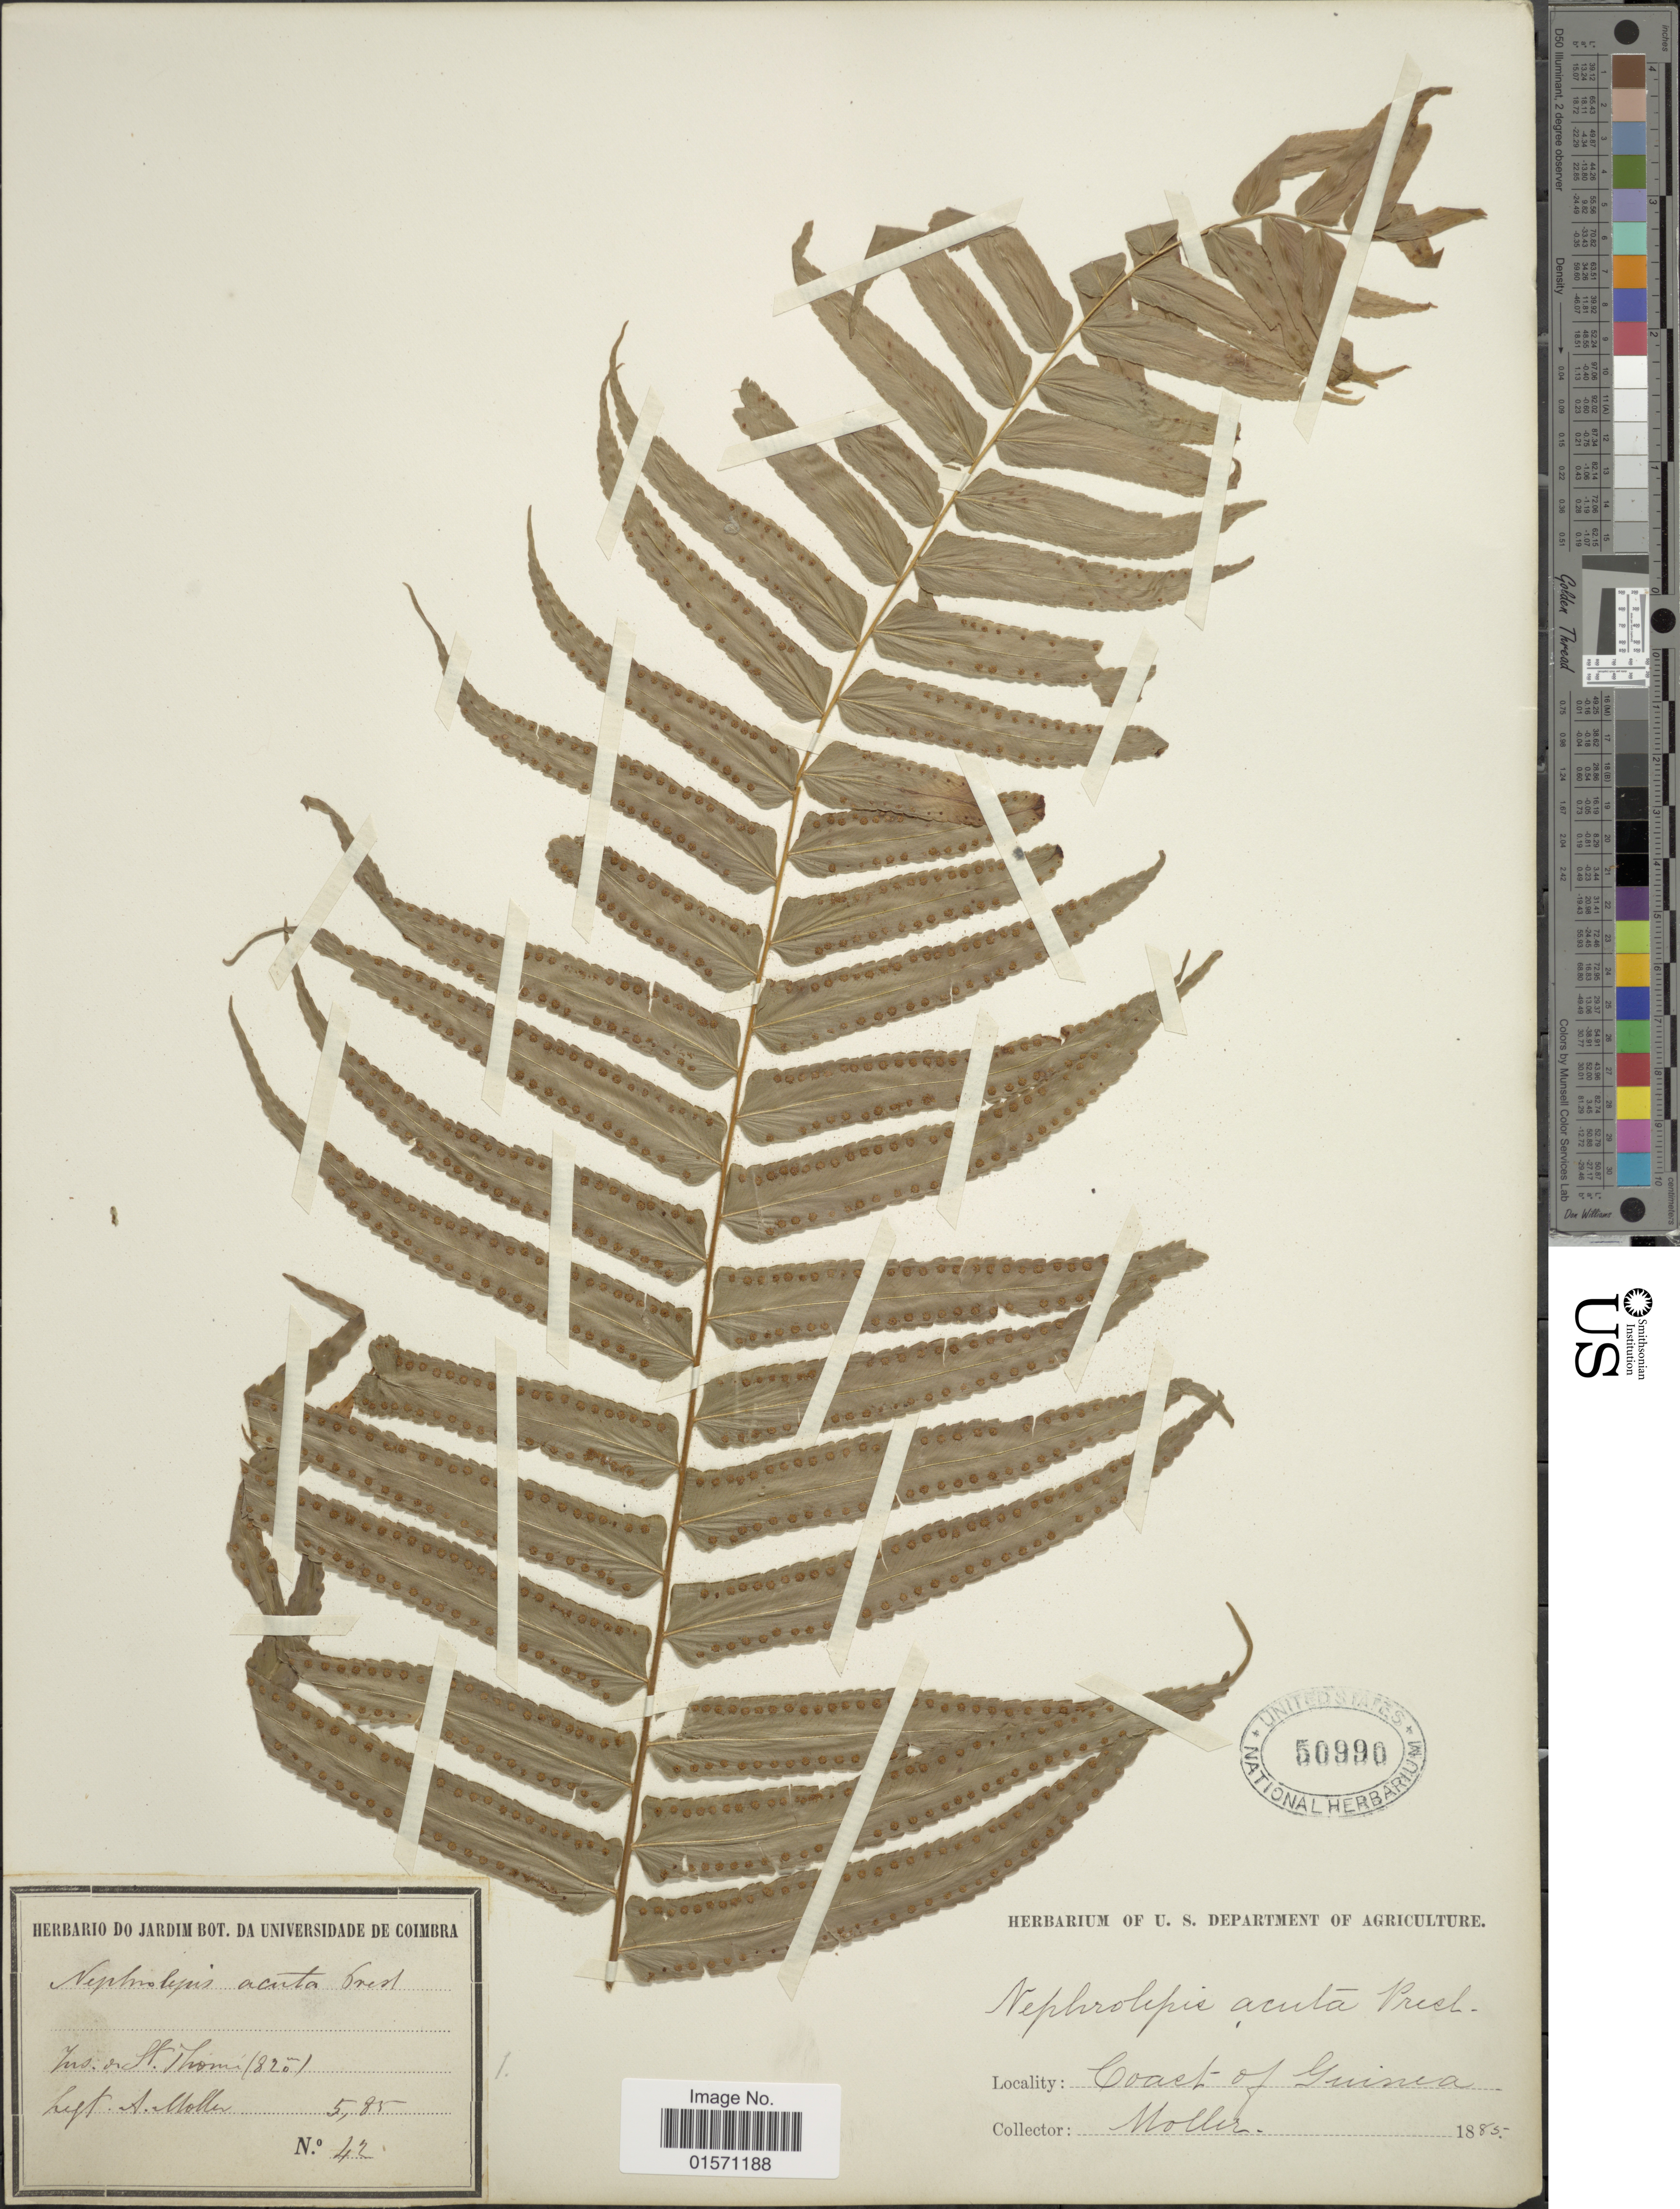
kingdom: Plantae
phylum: Tracheophyta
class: Polypodiopsida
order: Polypodiales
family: Nephrolepidaceae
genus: Nephrolepis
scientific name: Nephrolepis biserrata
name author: (Sw.) Schott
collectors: A. Moller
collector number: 42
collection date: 1885-05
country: Sao Tome and Principe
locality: Ins. of St. Thome. Coast of Guinea.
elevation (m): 820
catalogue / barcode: US 50990